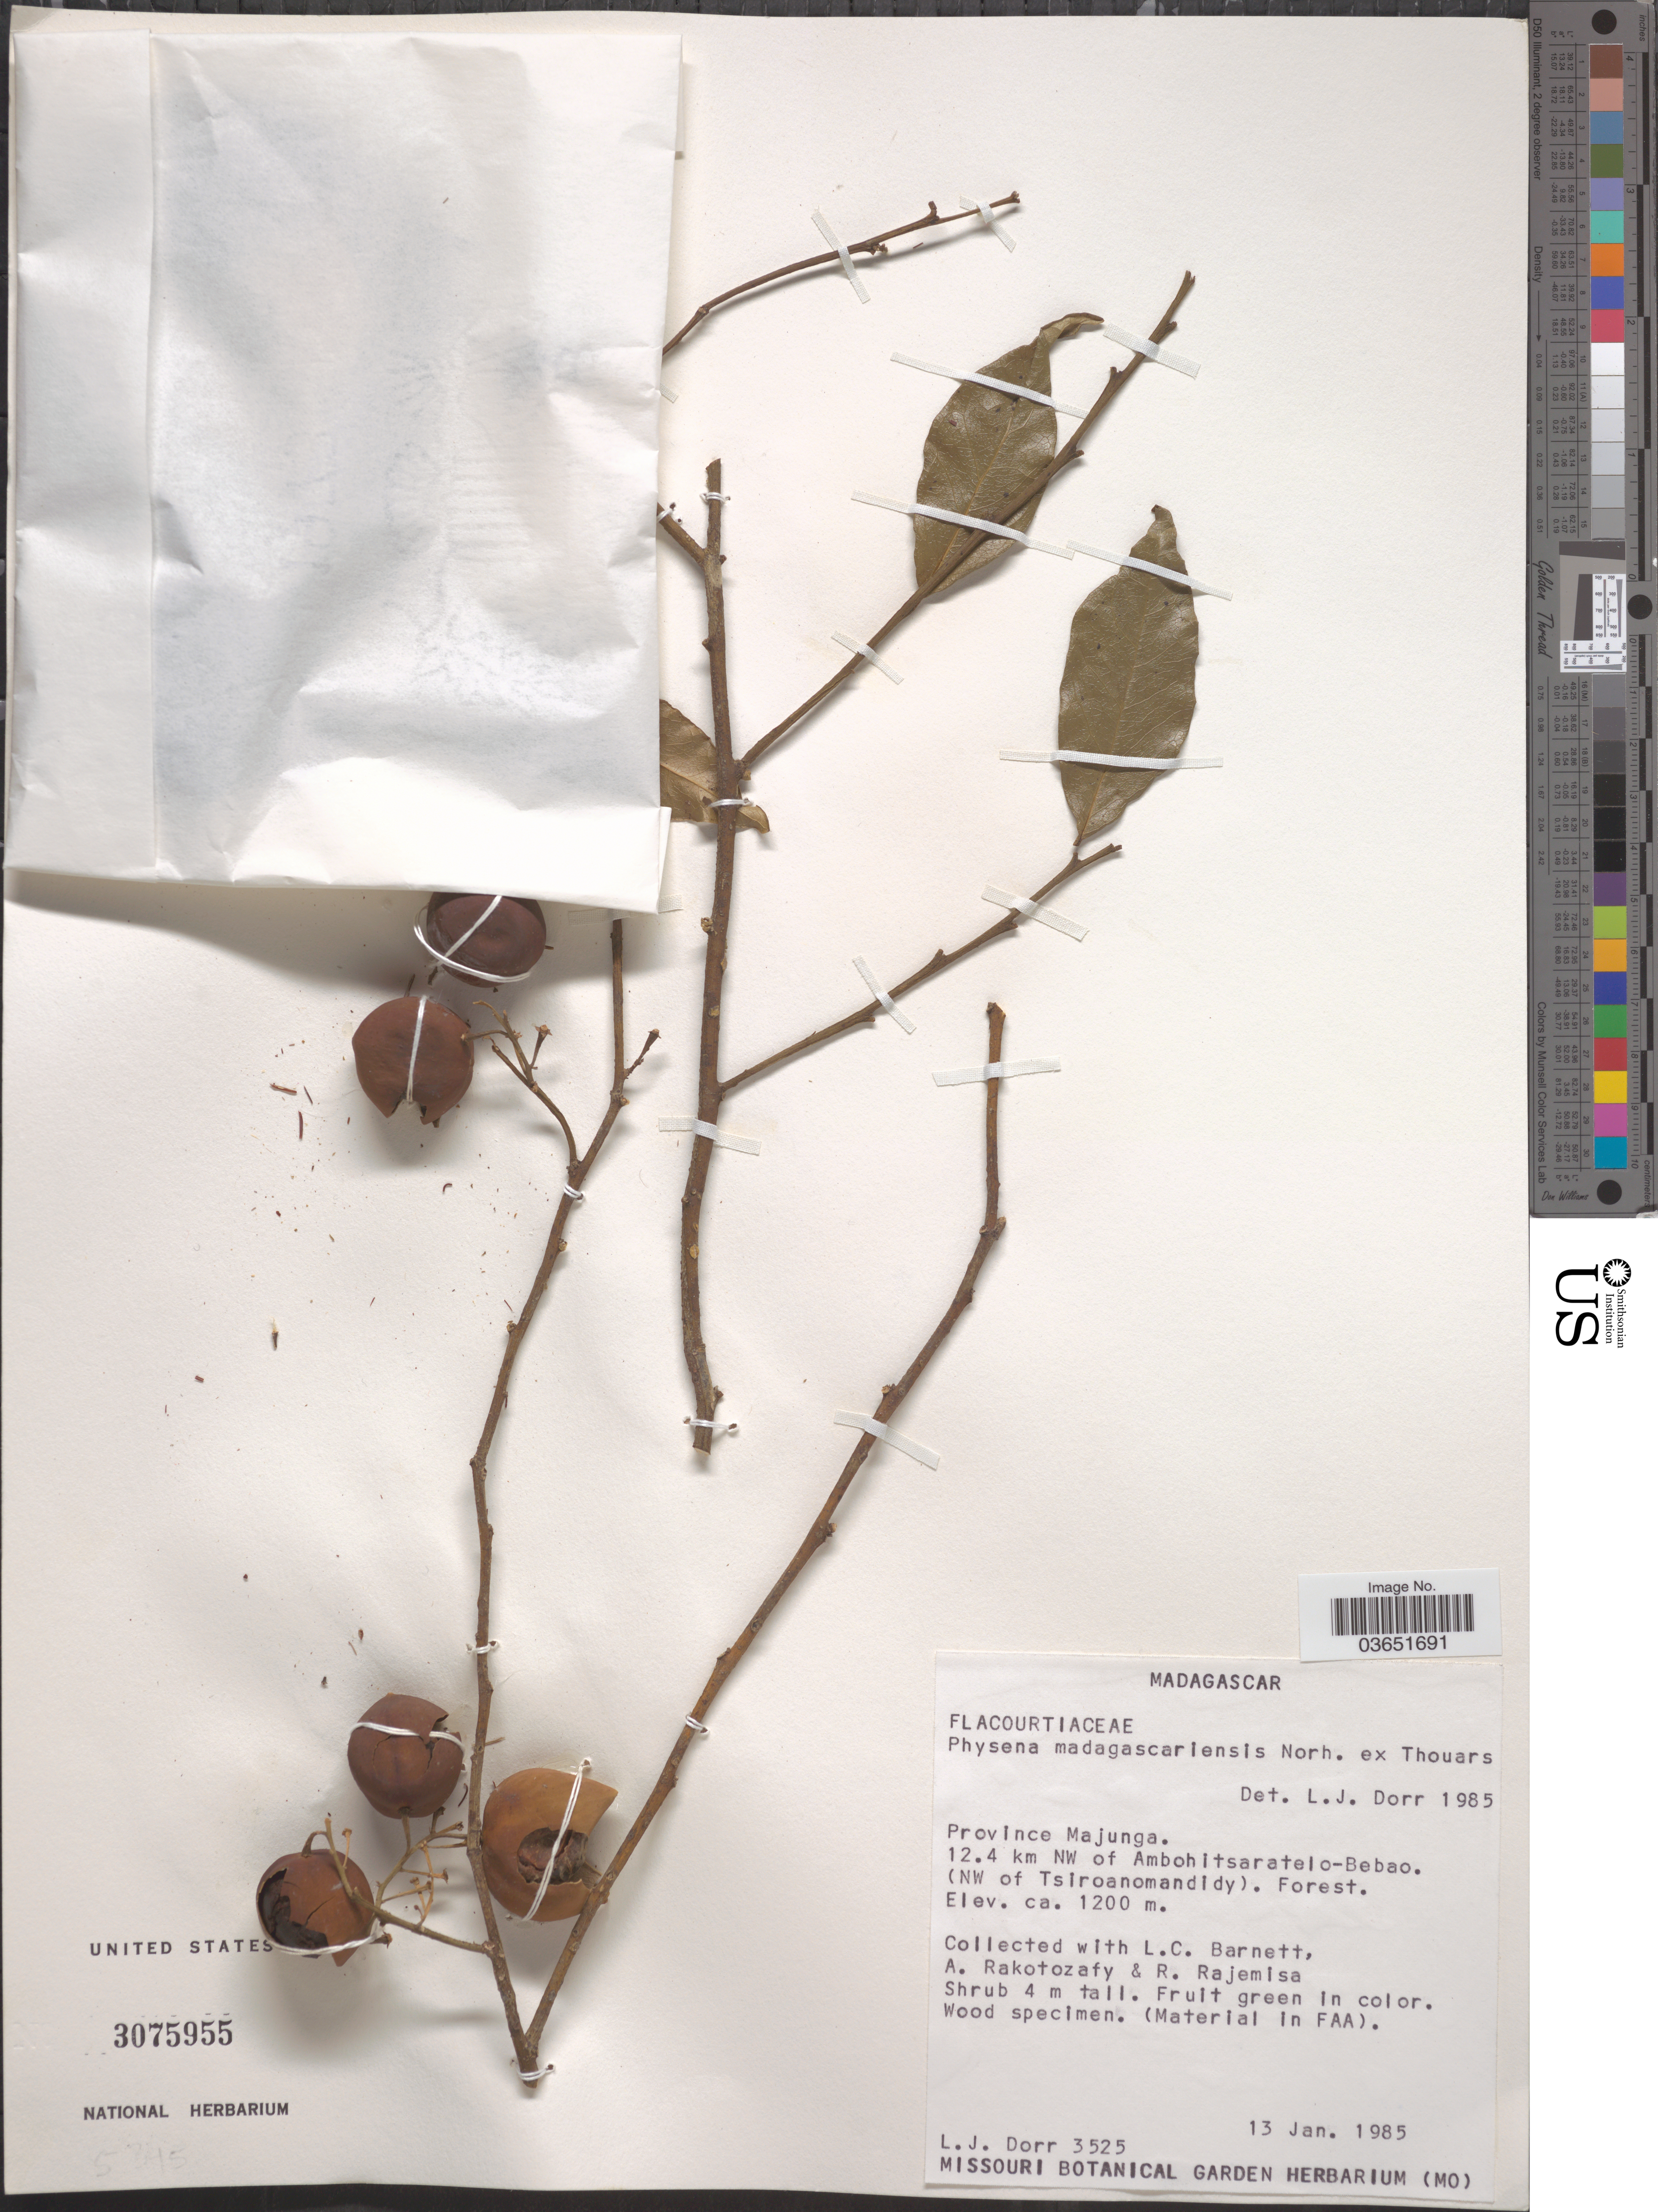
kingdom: Plantae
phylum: Tracheophyta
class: Magnoliopsida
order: Caryophyllales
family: Physenaceae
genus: Physena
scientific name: Physena madagascariensis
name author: Thouars ex Tul.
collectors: L. J. Dorr, A. Rakotozafy & R. Rajemisa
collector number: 3525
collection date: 1985-01-13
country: Madagascar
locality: Province Majunga. 12.4 km NW of Ambohitsaratelo-Bebao. (NW of Tsiroanomandidy).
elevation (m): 1200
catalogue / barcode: US 3075955